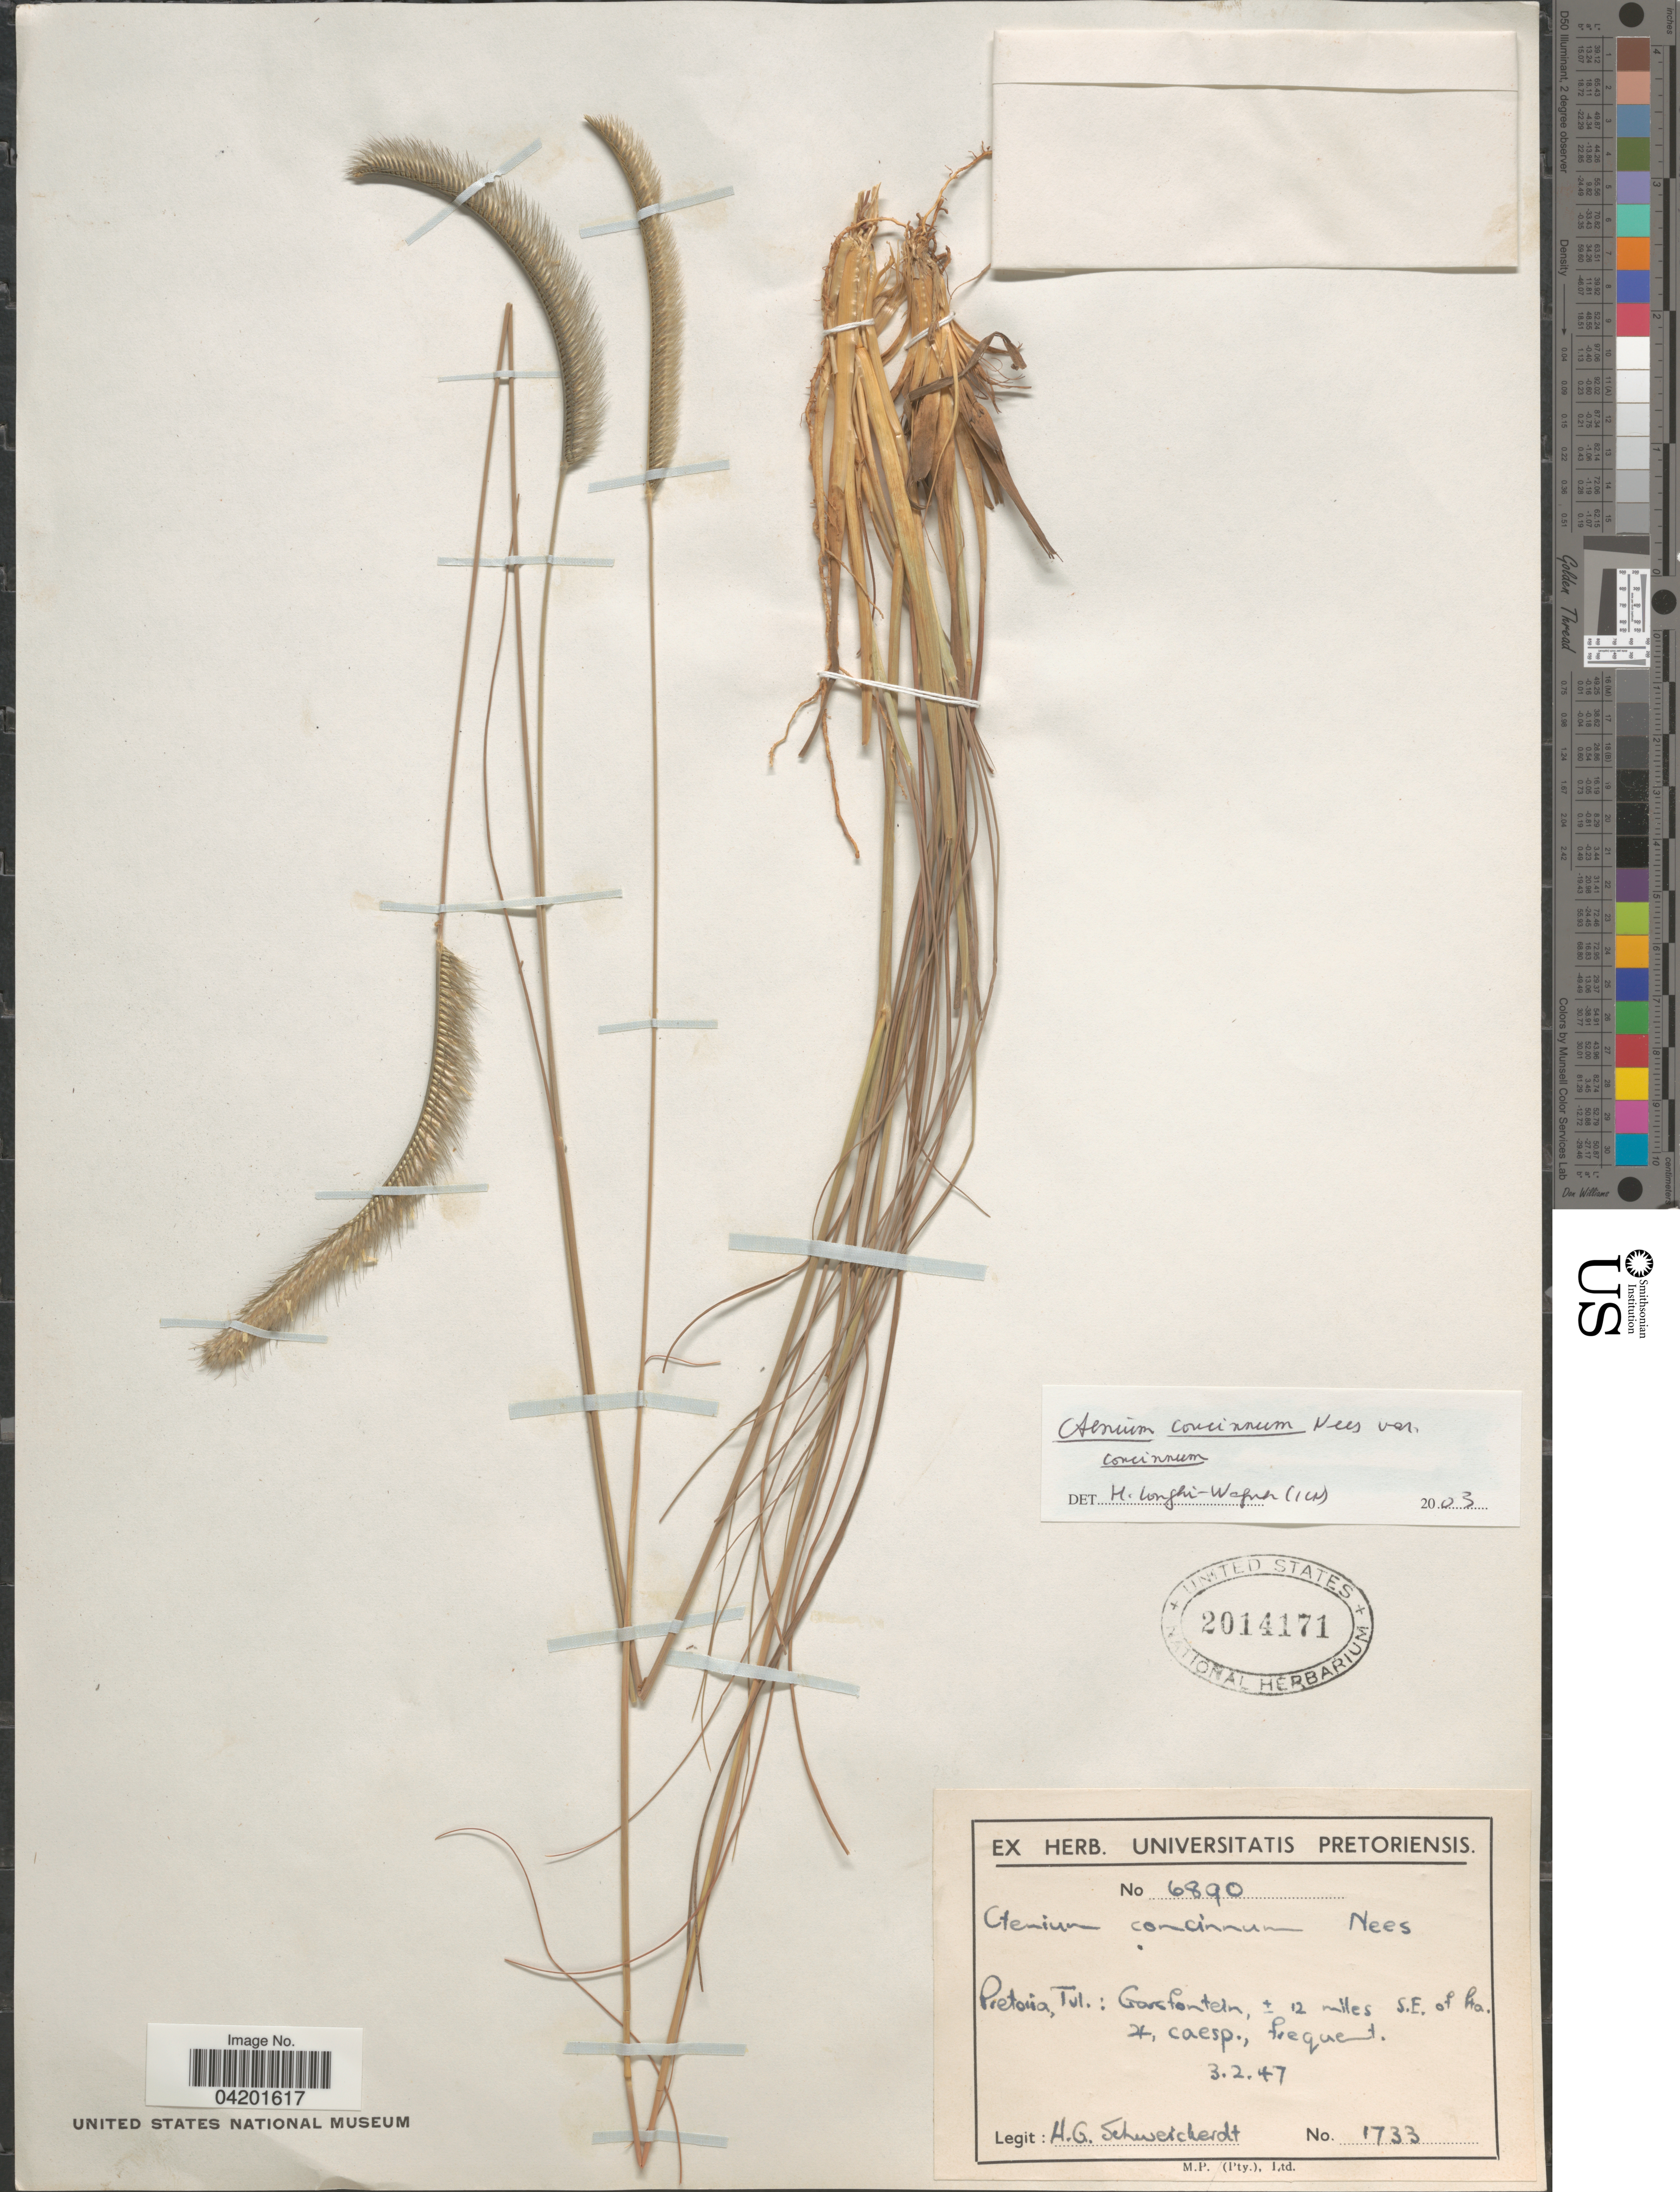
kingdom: Plantae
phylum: Tracheophyta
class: Liliopsida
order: Poales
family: Poaceae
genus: Ctenium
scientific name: Ctenium concinnum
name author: Nees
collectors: H. Schweickerdt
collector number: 1733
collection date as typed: Transcribed d/m/y: 3/2/47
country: South Africa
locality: Pretoria, Tvl.: Garsfontein, ± 12 miles S.E. of Pta.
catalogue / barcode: US 2014171